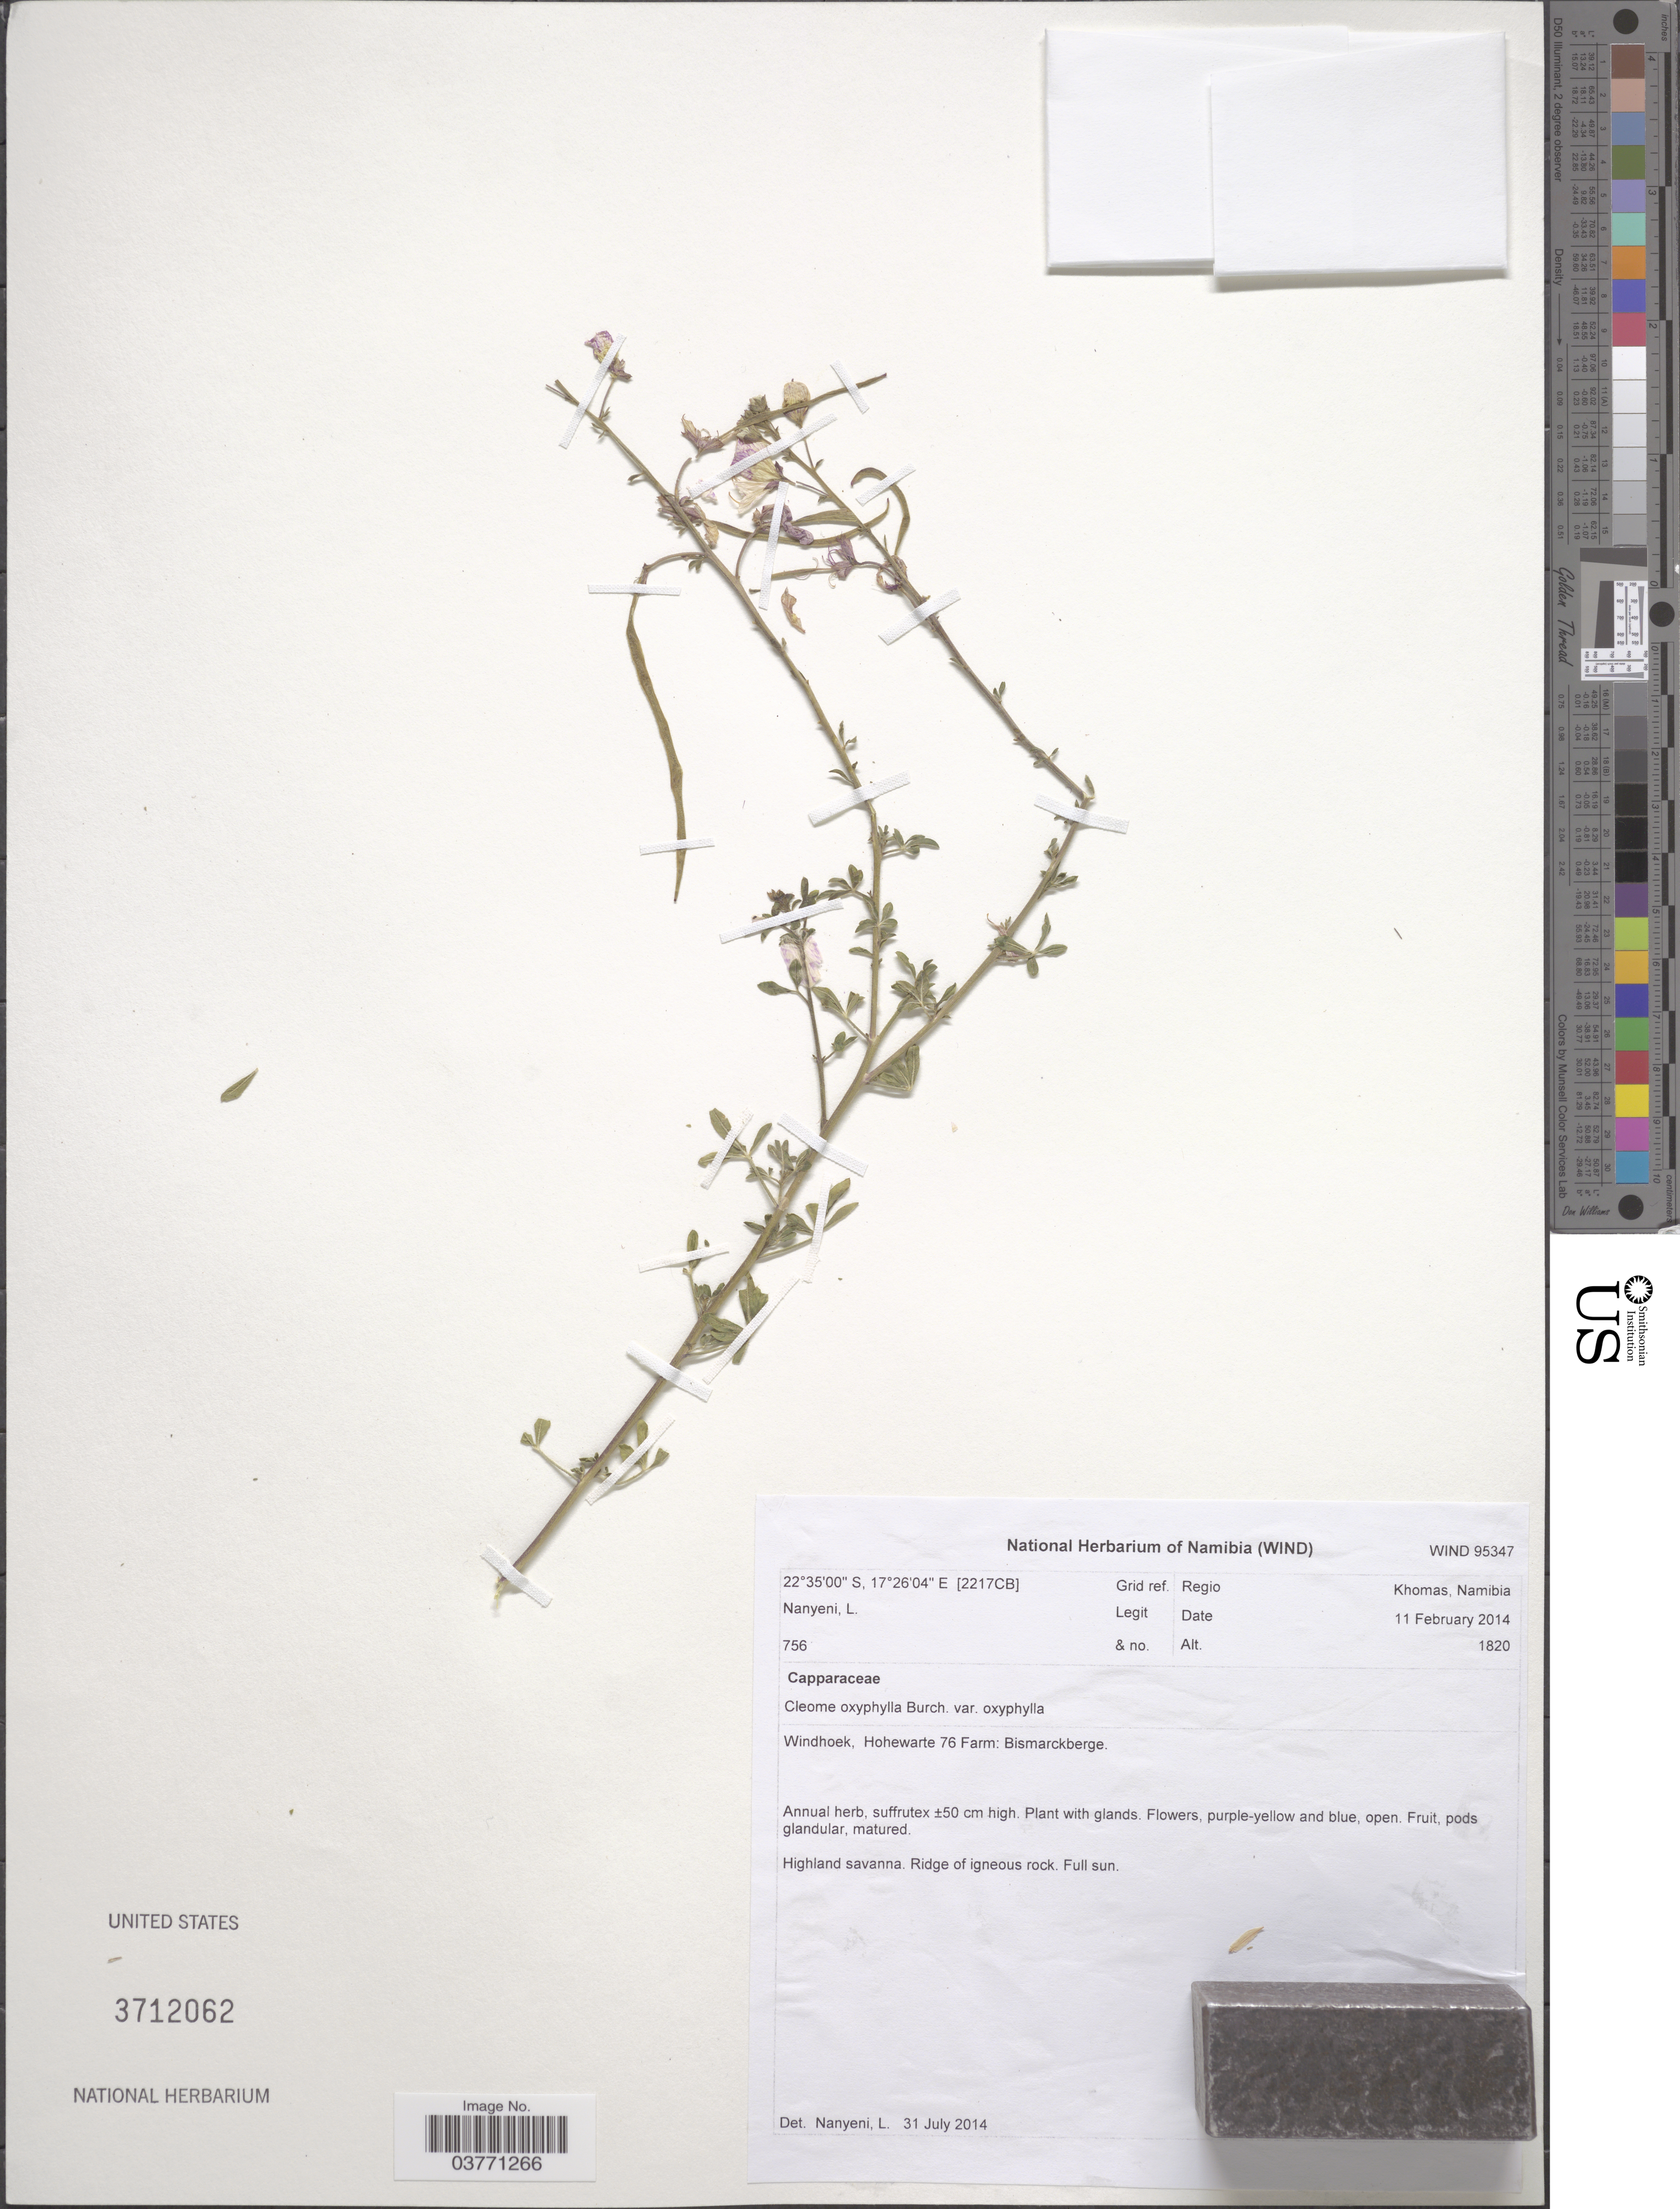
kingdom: Plantae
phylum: Tracheophyta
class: Magnoliopsida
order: Brassicales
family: Cleomaceae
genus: Sieruela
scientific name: Sieruela oxyphylla var. oxyphylla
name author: (Burch.) Roalson & J.C. Hall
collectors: L. Lanyeni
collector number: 756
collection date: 2014-02-11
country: Namibia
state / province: Khomas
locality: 2217CB Grid ref. Regio Khomas. Windhoek, Hohewarte 76 Farm: Bismarckberge.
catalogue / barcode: US 3712062